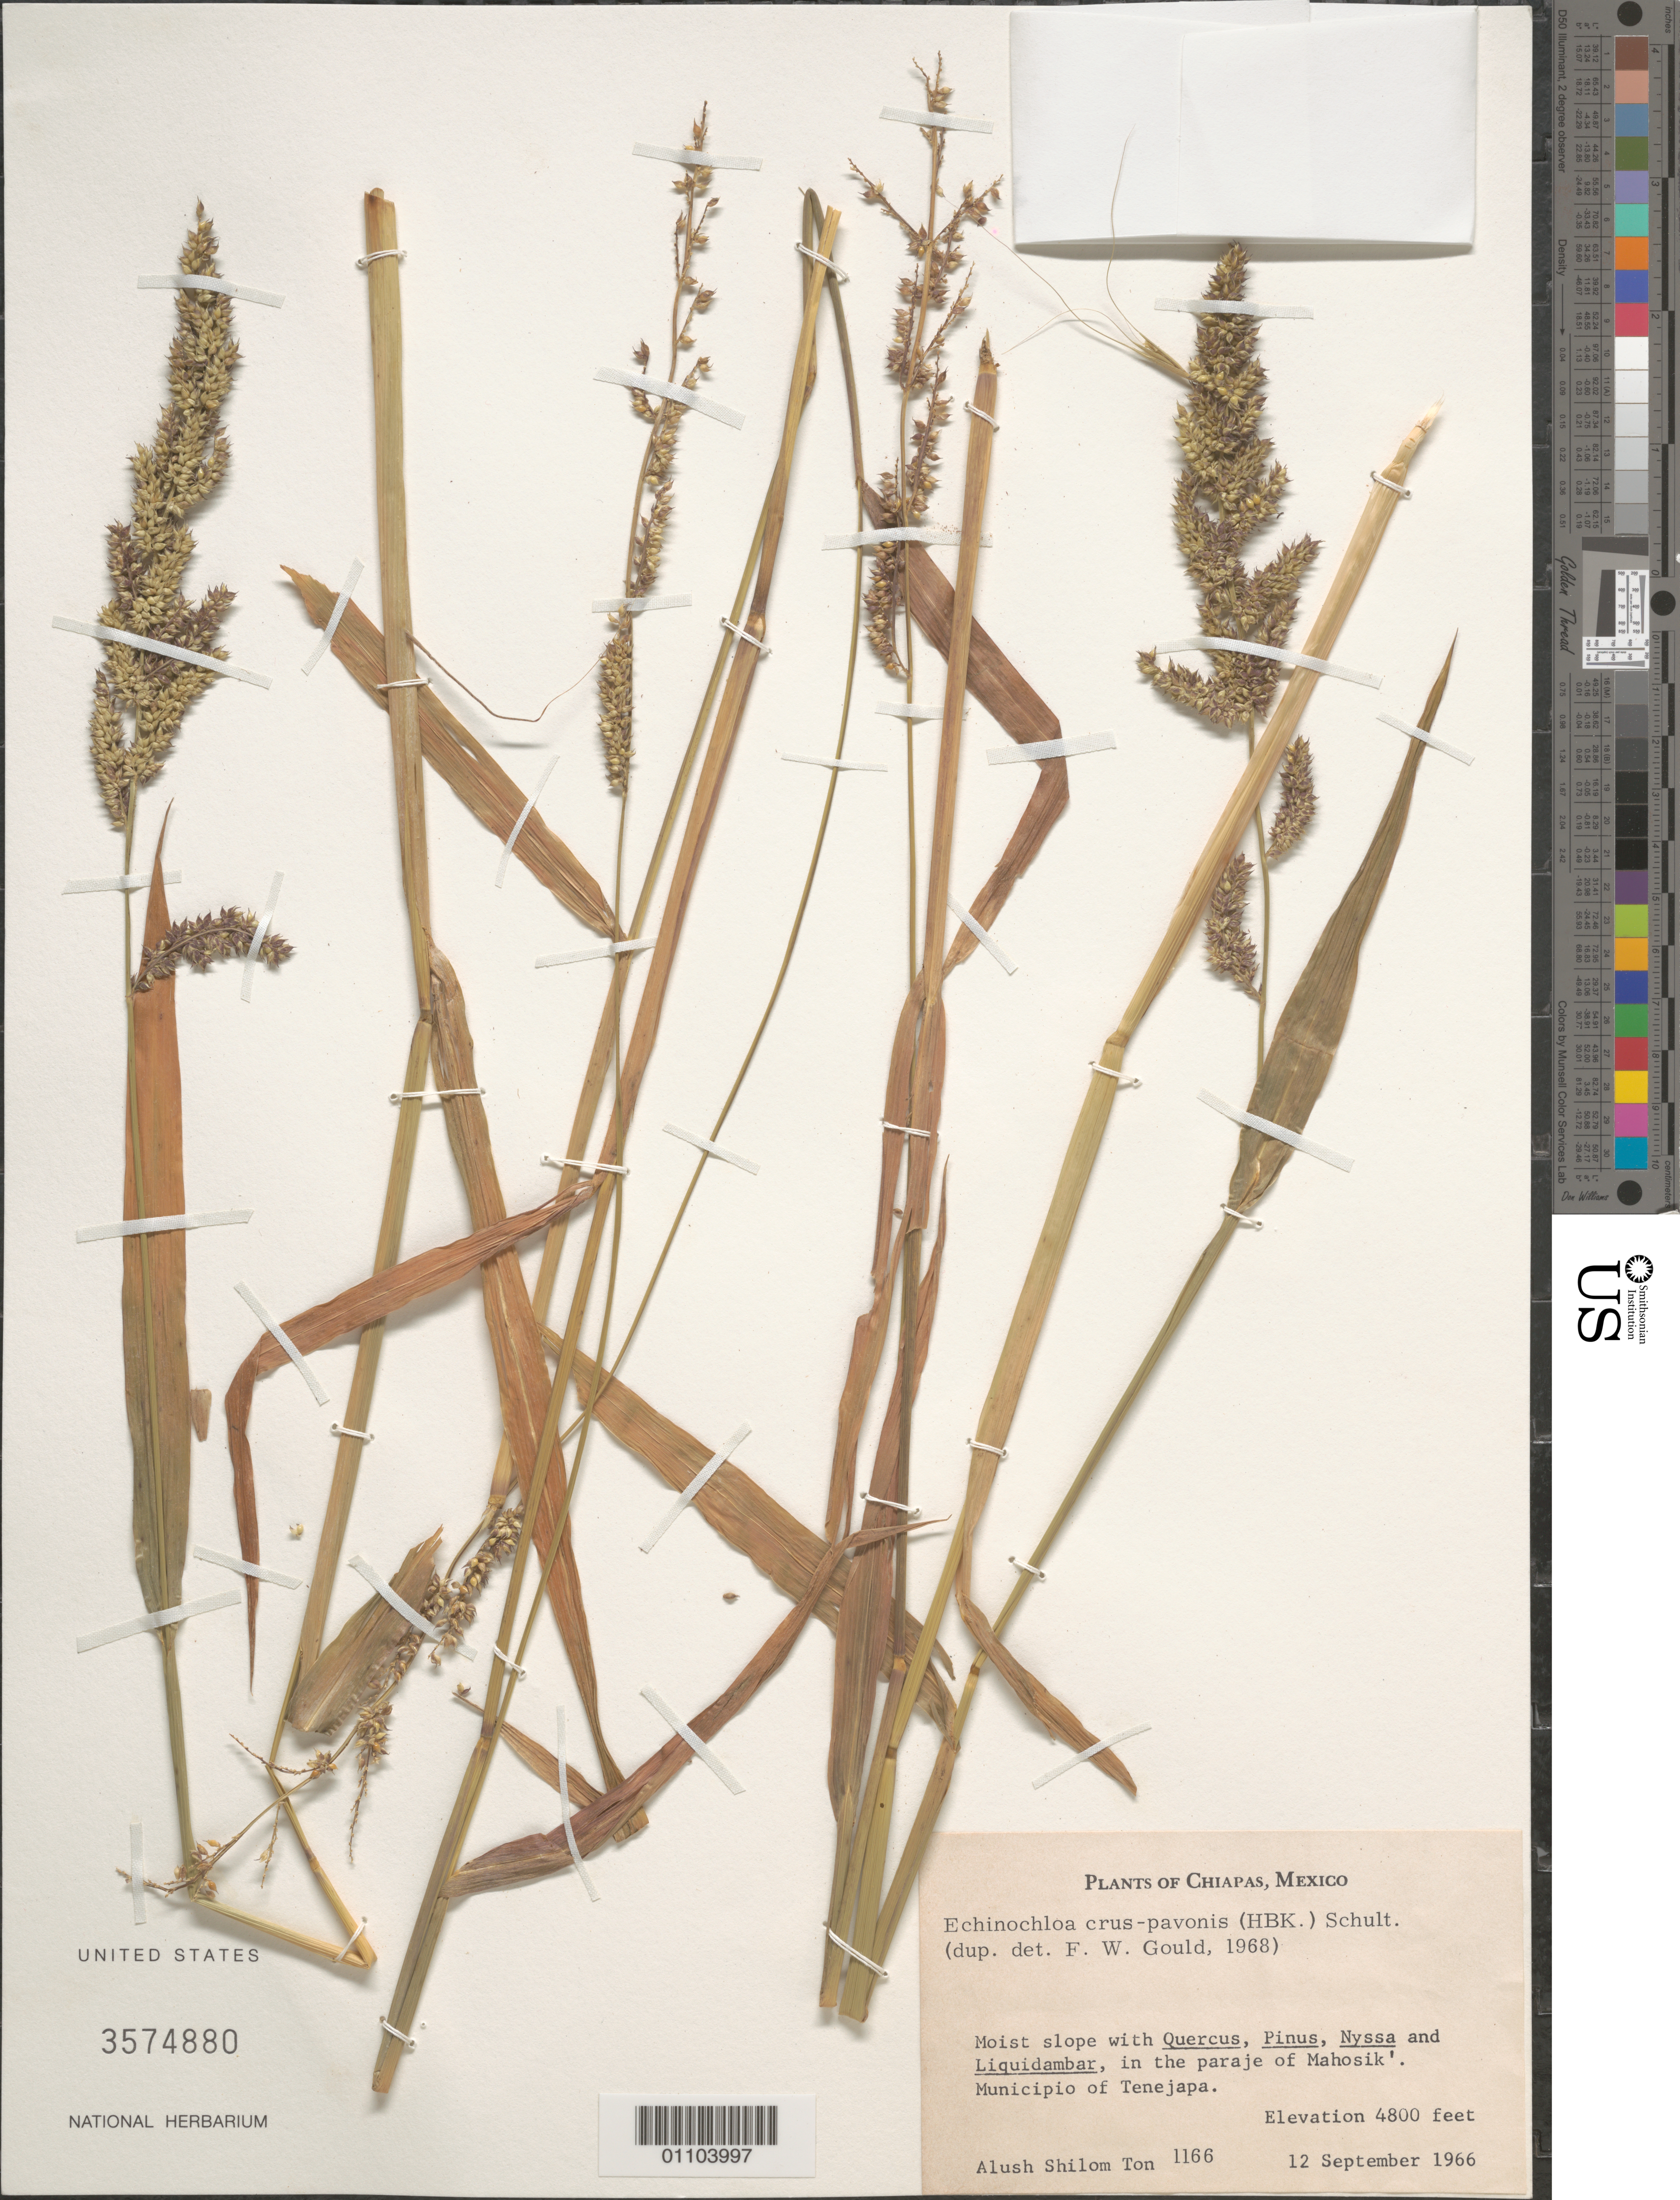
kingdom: Plantae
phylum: Tracheophyta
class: Liliopsida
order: Poales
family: Poaceae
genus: Echinochloa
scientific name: Echinochloa crus-pavonis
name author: (Kunth) Schult.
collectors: A. S. Ton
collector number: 1166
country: Mexico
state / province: Chiapas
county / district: Tenejapa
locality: in the paraje of Mahosik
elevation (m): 1463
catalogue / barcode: US 3574880